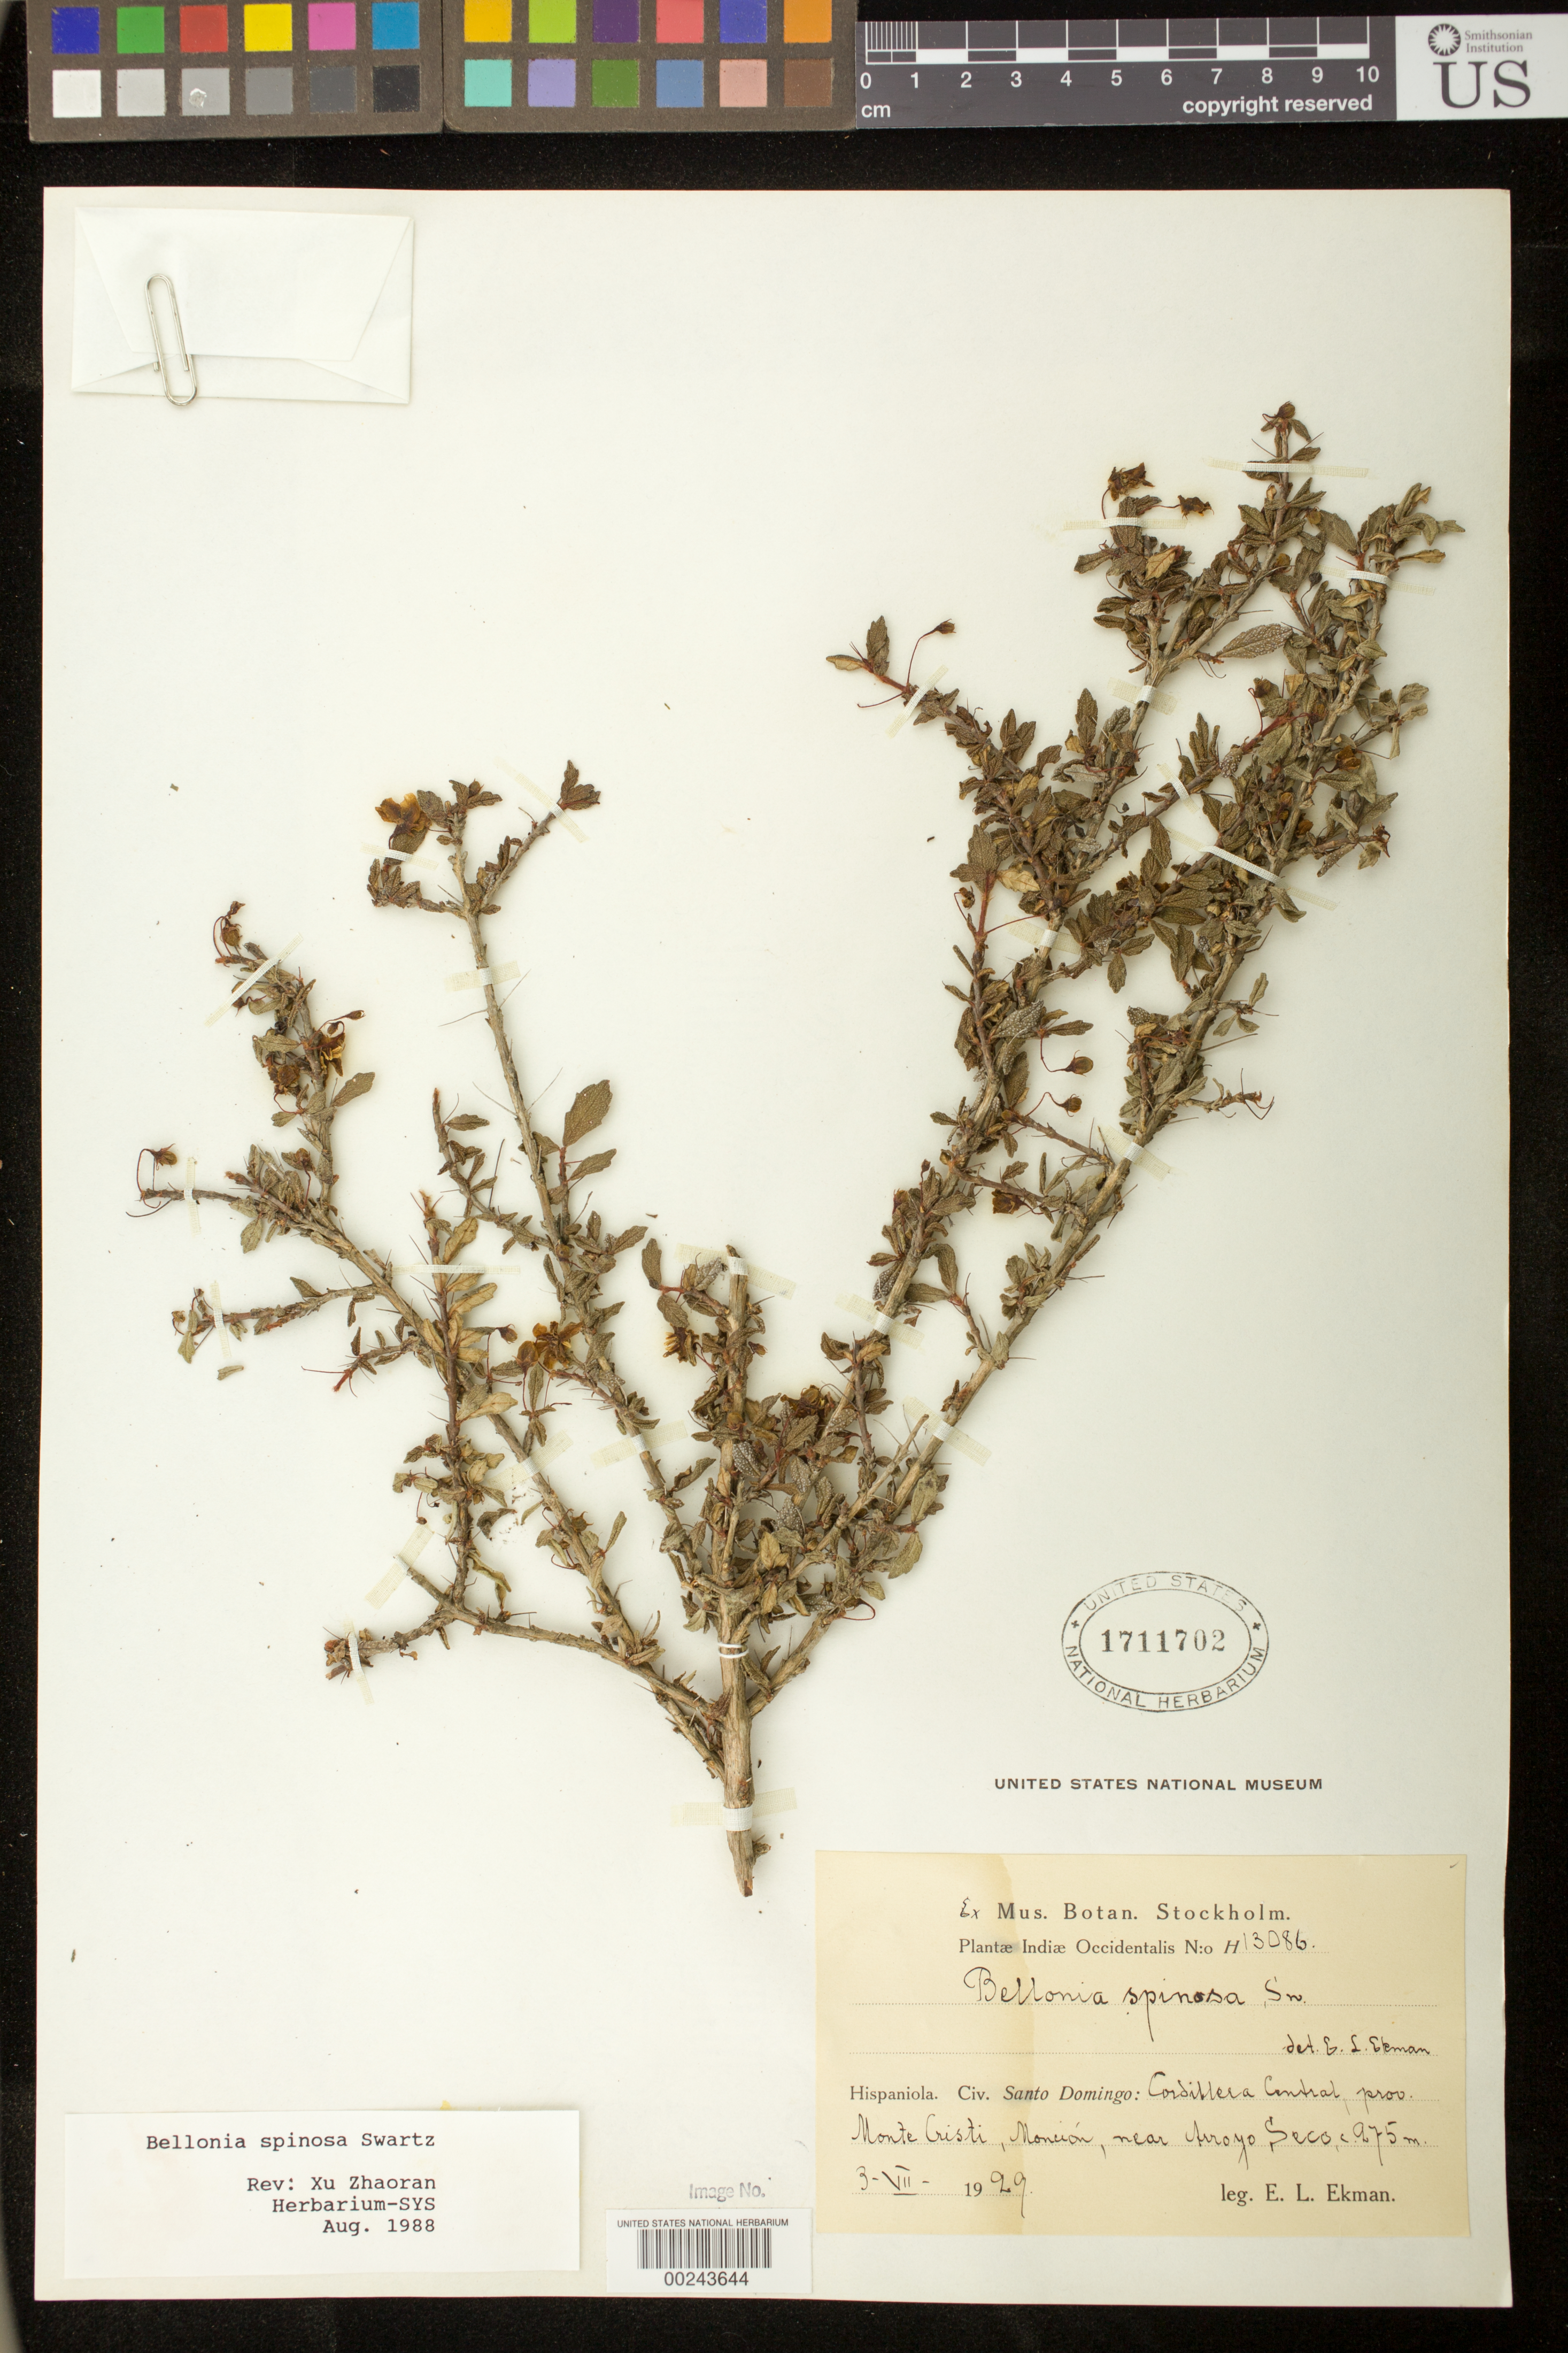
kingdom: Plantae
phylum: Tracheophyta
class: Magnoliopsida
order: Lamiales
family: Gesneriaceae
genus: Bellonia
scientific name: Bellonia spinosa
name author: Sw.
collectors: E. L. Ekman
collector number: H 13086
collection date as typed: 03 Mar 1929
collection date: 1929-03-03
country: Dominican Republic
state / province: Monte Cristi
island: Hispaniola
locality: Cordillera Central, Moncion, near Arroyo Seco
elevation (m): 275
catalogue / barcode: US 1711702